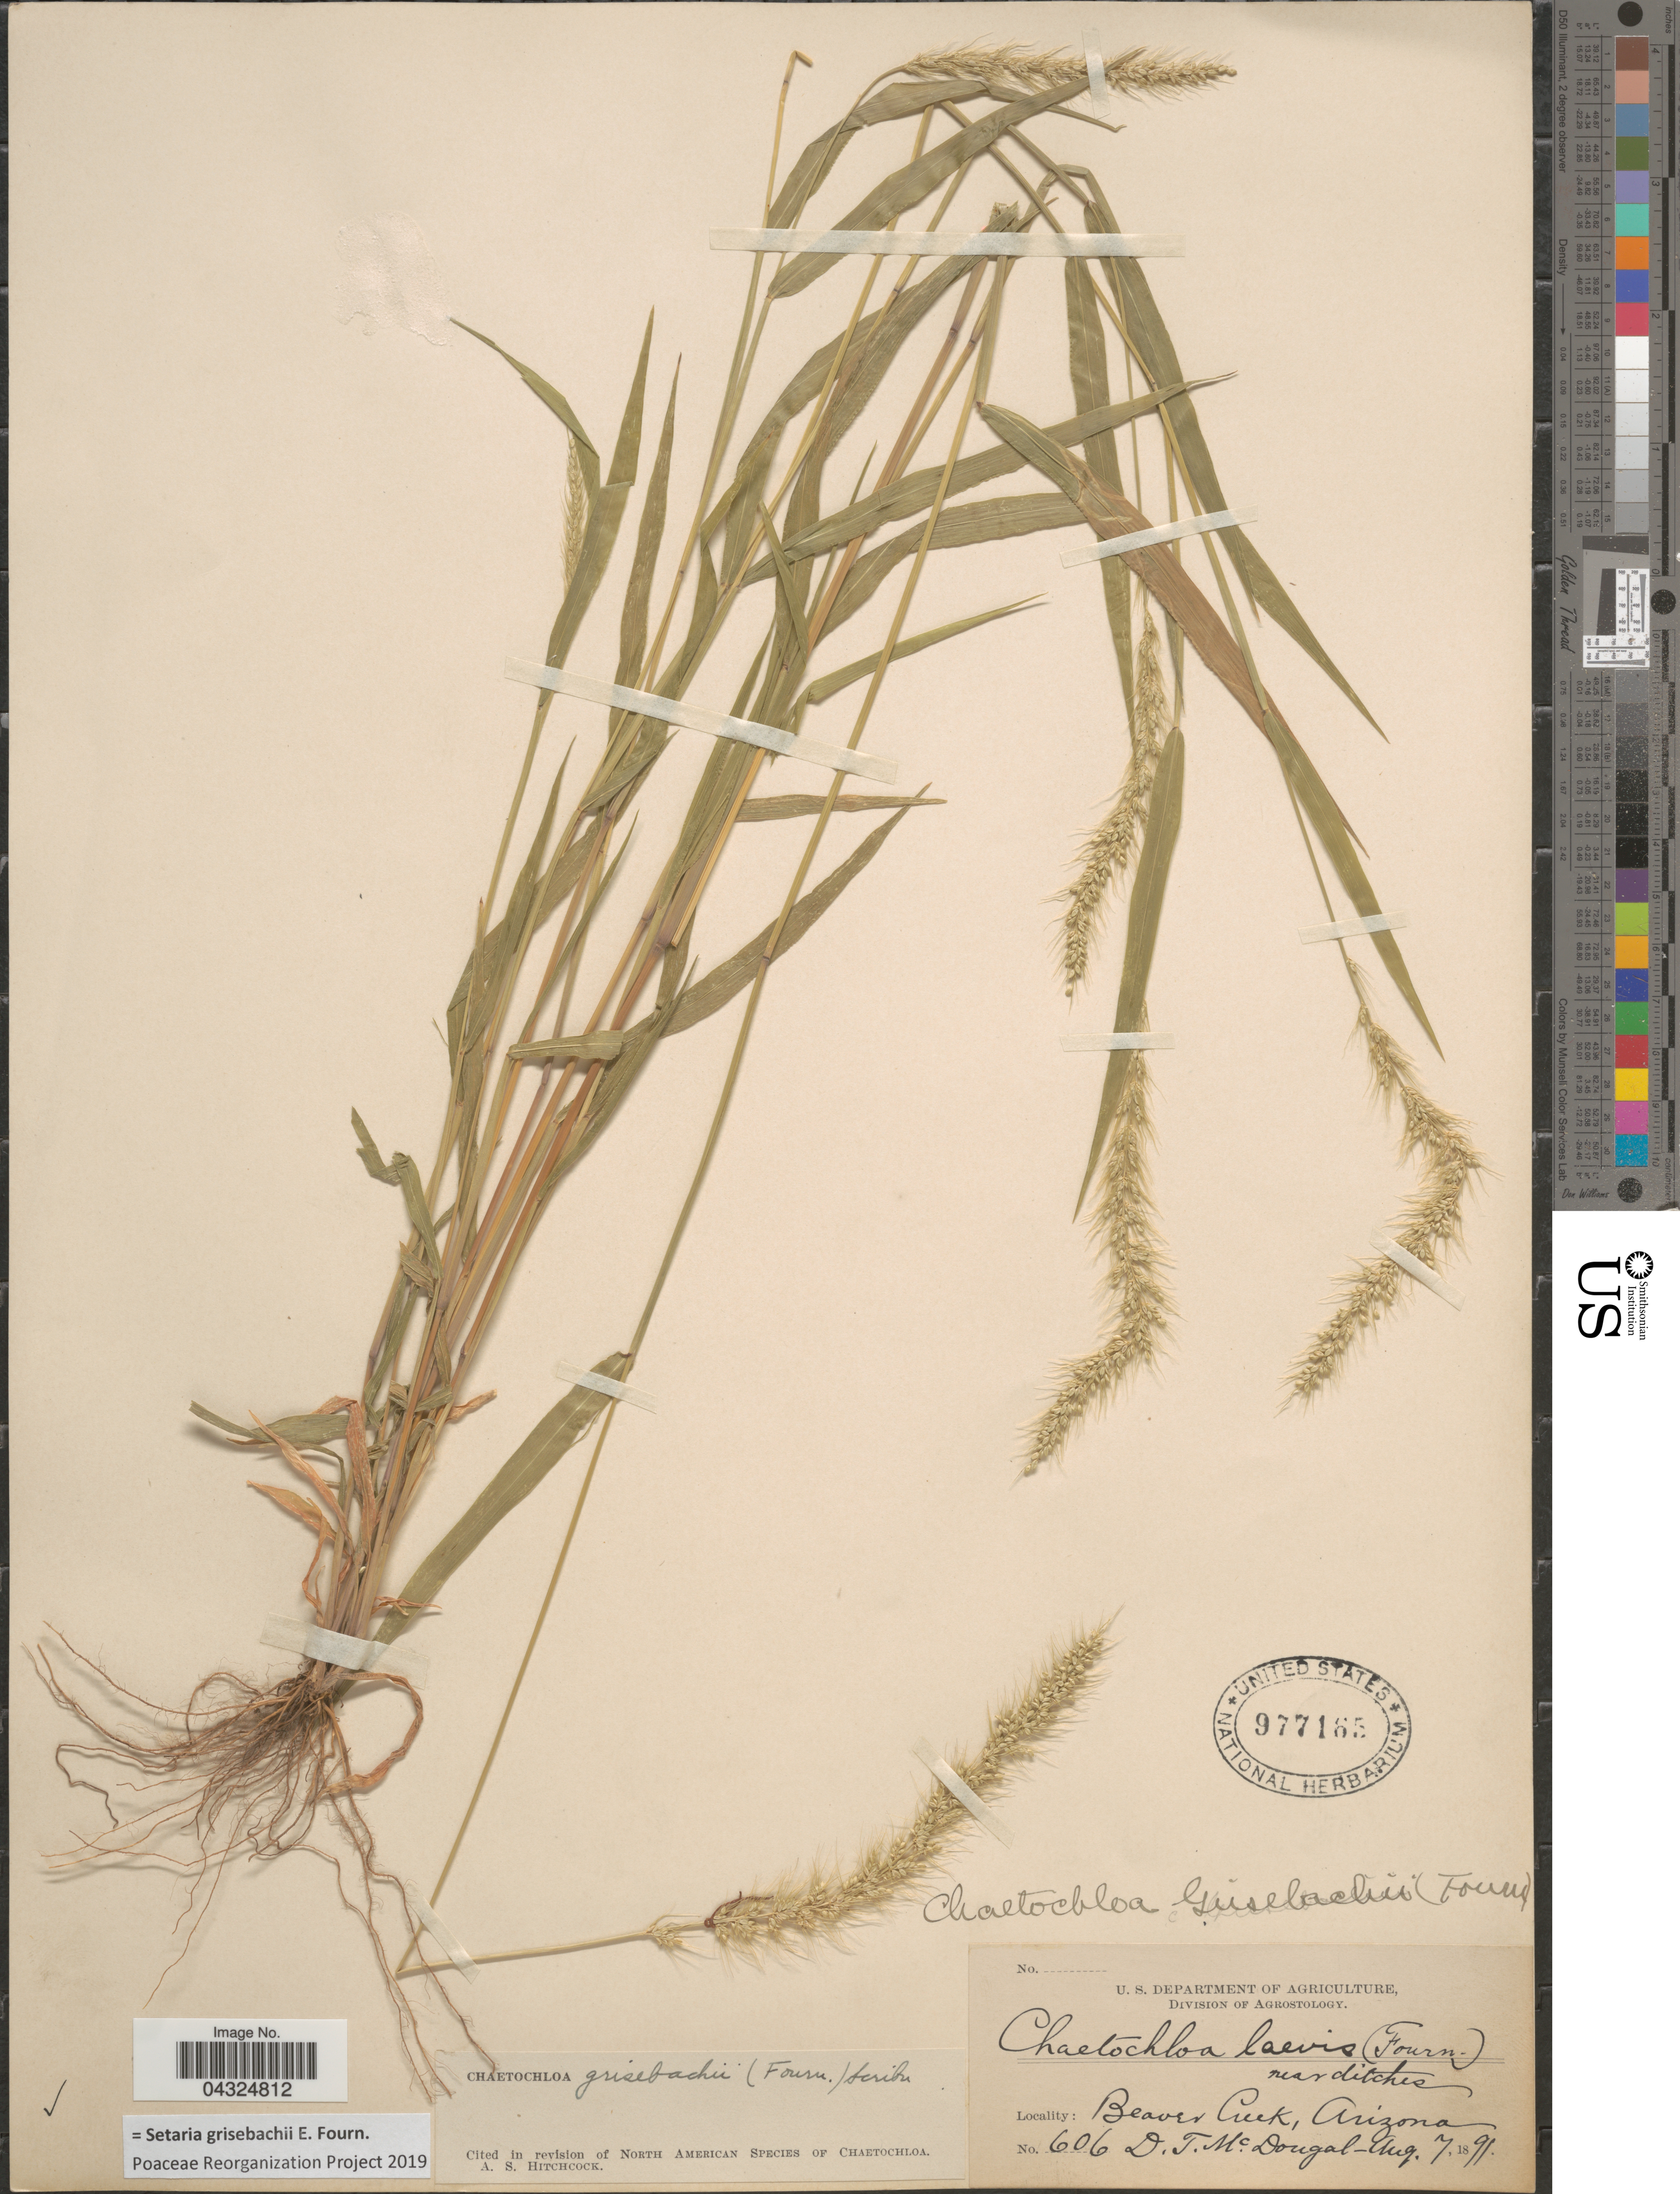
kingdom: Plantae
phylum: Tracheophyta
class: Liliopsida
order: Poales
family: Poaceae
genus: Setaria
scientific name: Setaria grisebachii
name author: E. Fourn.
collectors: D. McDougal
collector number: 606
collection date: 1891-08-07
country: United States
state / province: Arizona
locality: Near ditches. Beaver Creek.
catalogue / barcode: US 977165